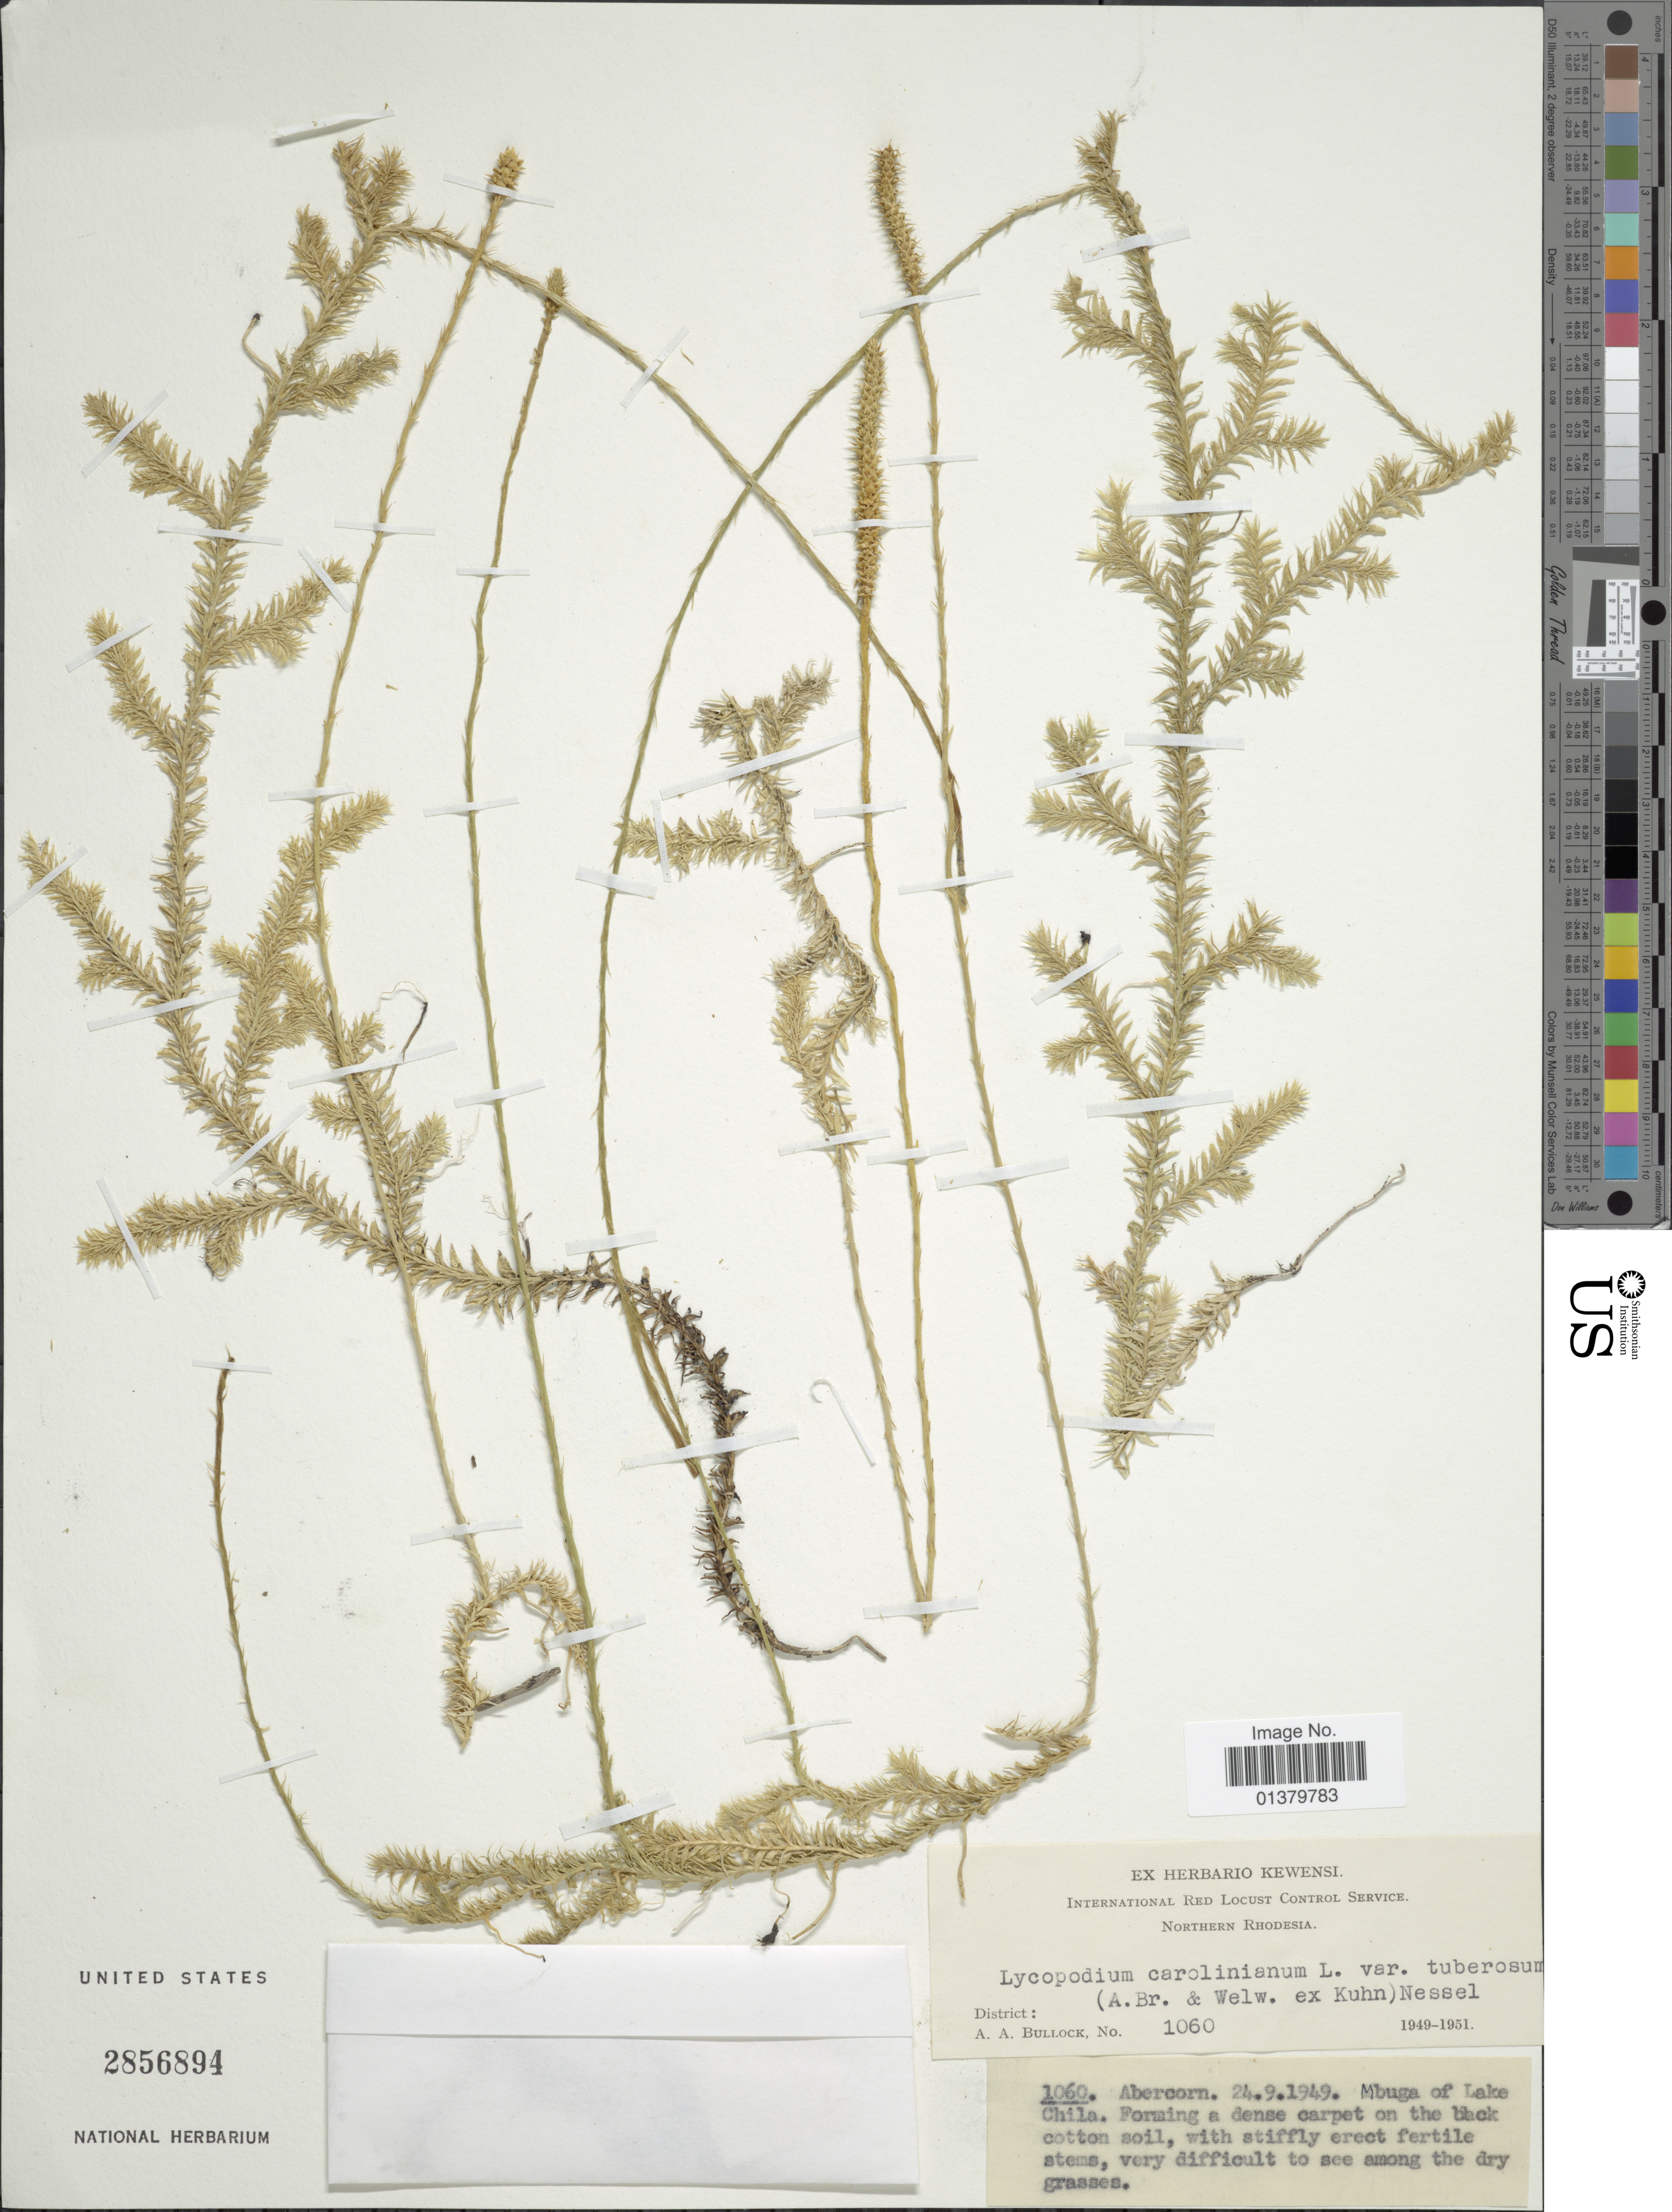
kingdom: Plantae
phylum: Tracheophyta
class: Lycopodiopsida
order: Lycopodiales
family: Lycopodiaceae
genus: Pseudolycopodiella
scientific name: Pseudolycopodiella caroliniana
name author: (L.) Holub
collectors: A. Bullock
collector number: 1060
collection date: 1948-09-24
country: Zambia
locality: Abercorn, Mbuga of Lake Chila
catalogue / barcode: US 2856894